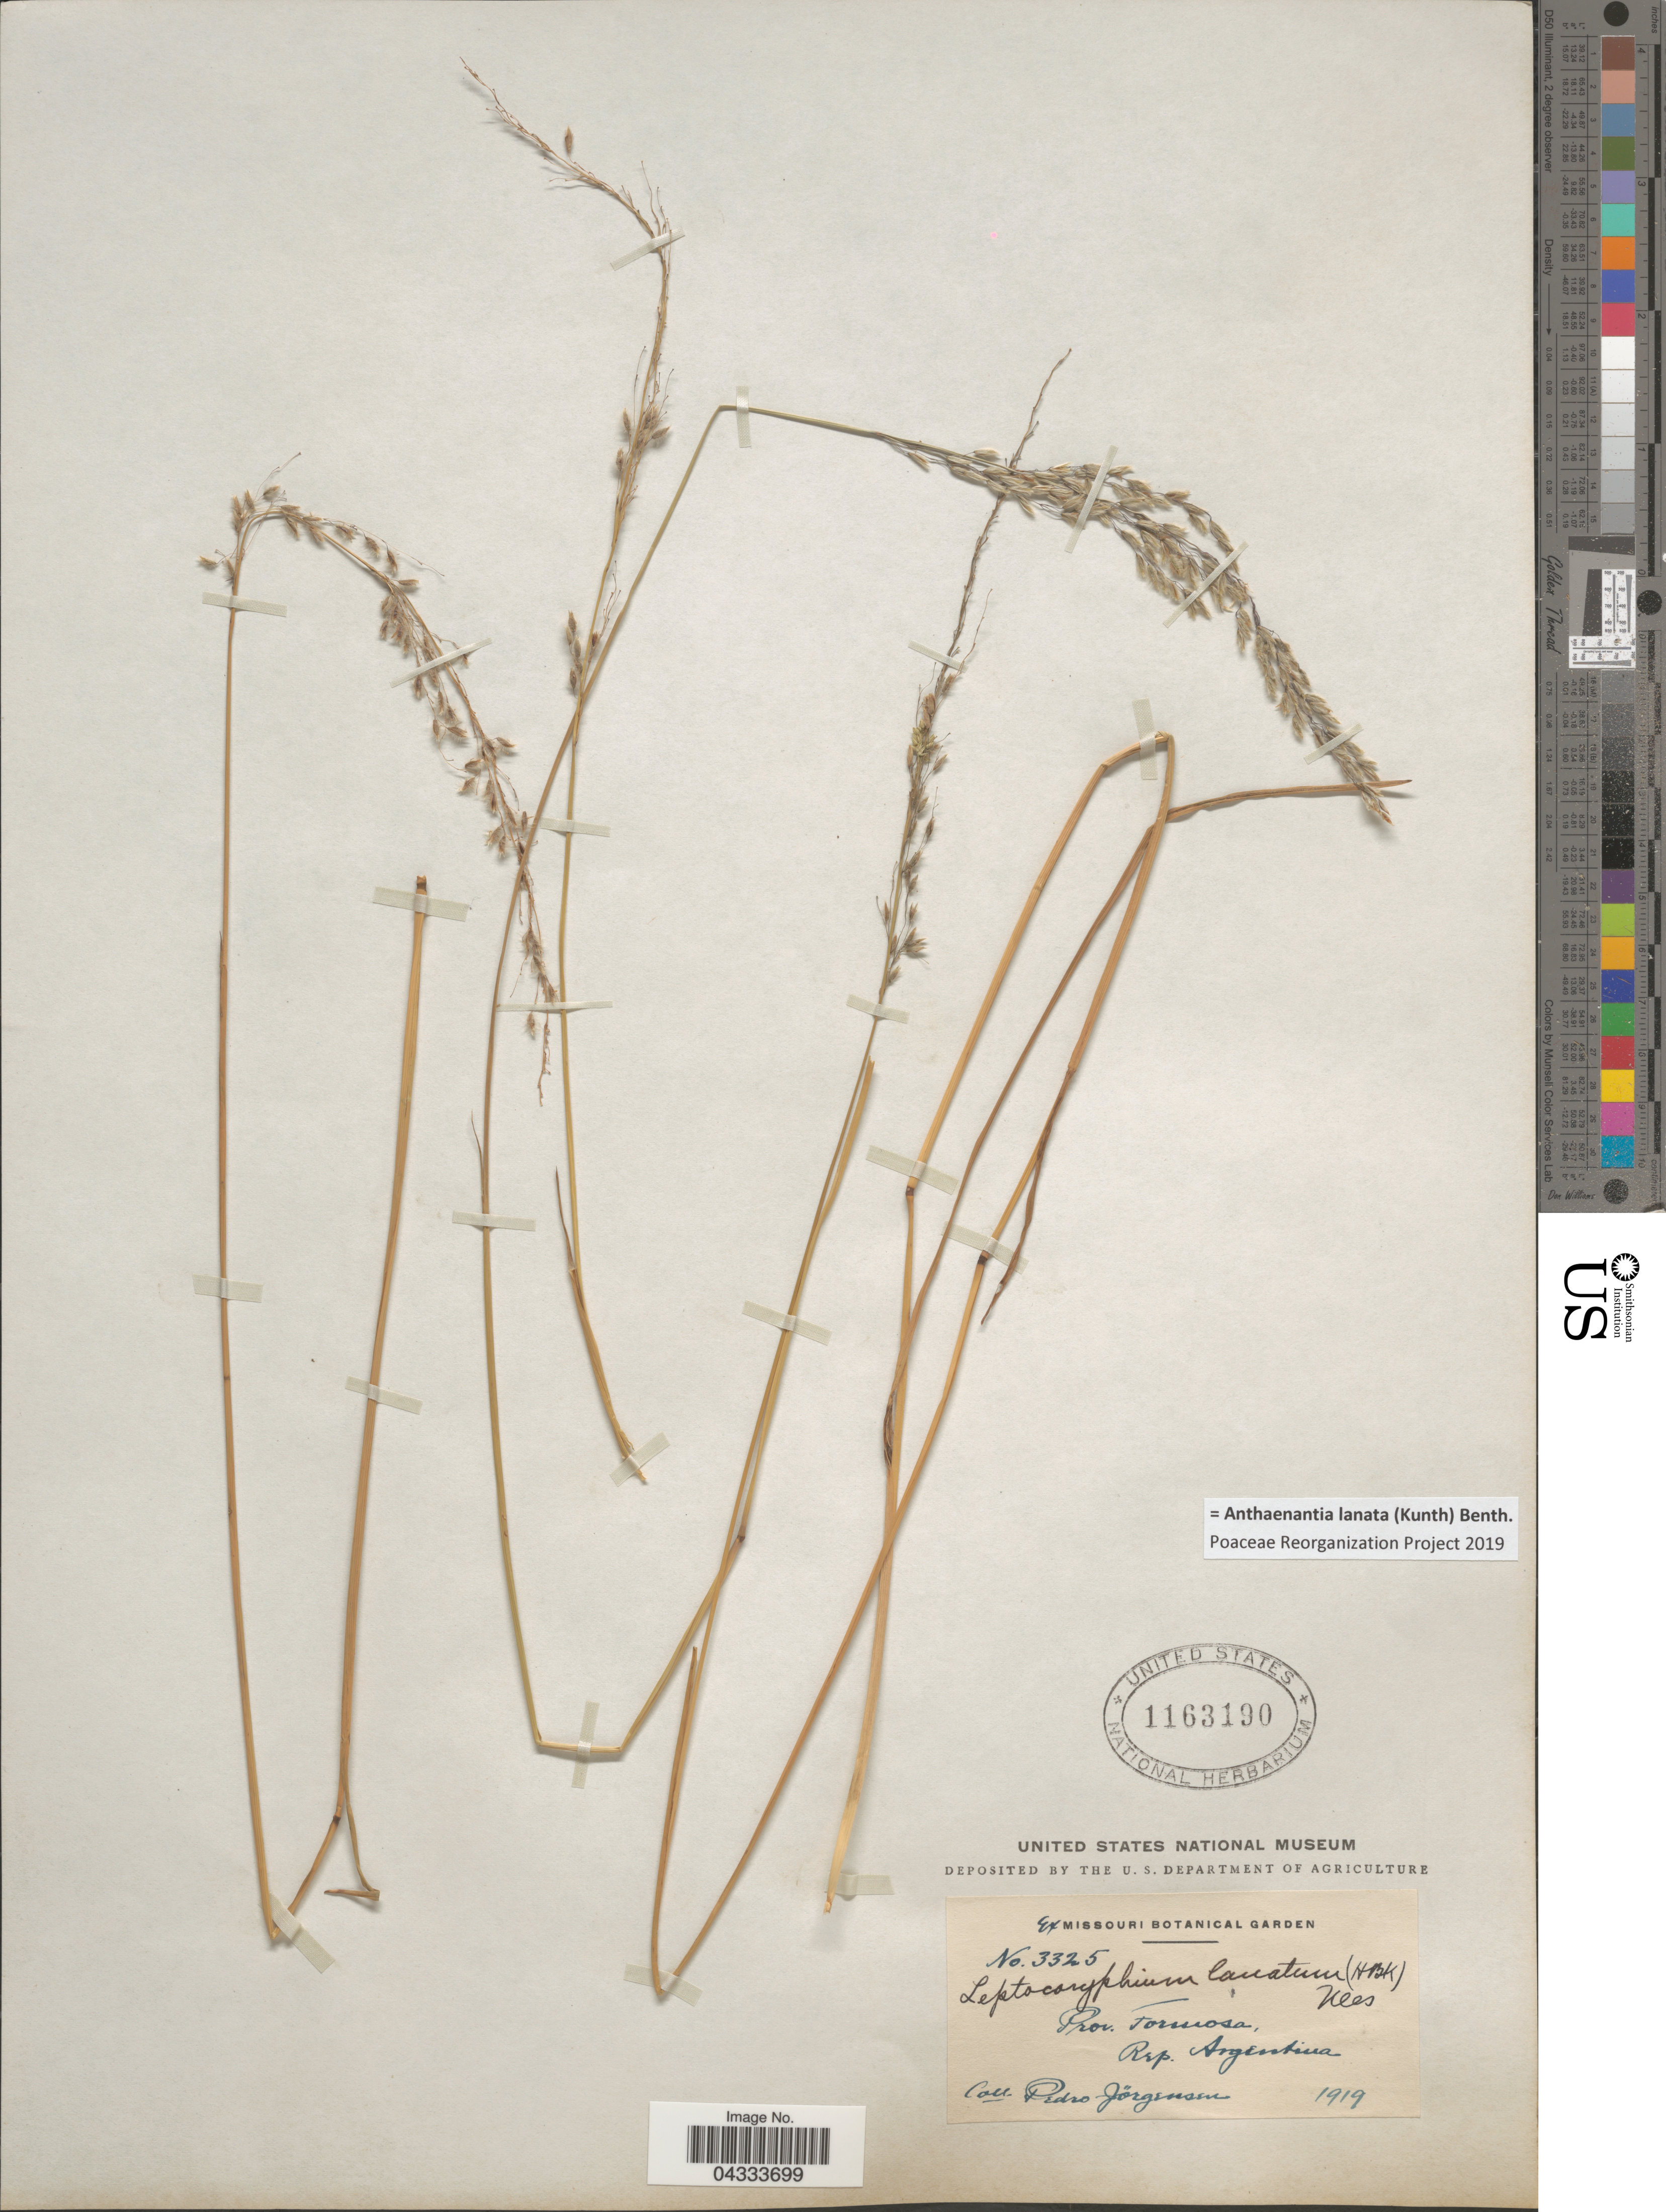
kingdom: Plantae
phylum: Tracheophyta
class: Liliopsida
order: Poales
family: Poaceae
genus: Anthaenantia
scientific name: Anthaenantia lanata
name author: (Kunth) Benth.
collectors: P. Jörgensen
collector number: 3325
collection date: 1919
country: Argentina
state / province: Formosa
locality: Rep. Argentina.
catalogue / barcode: US 1163190